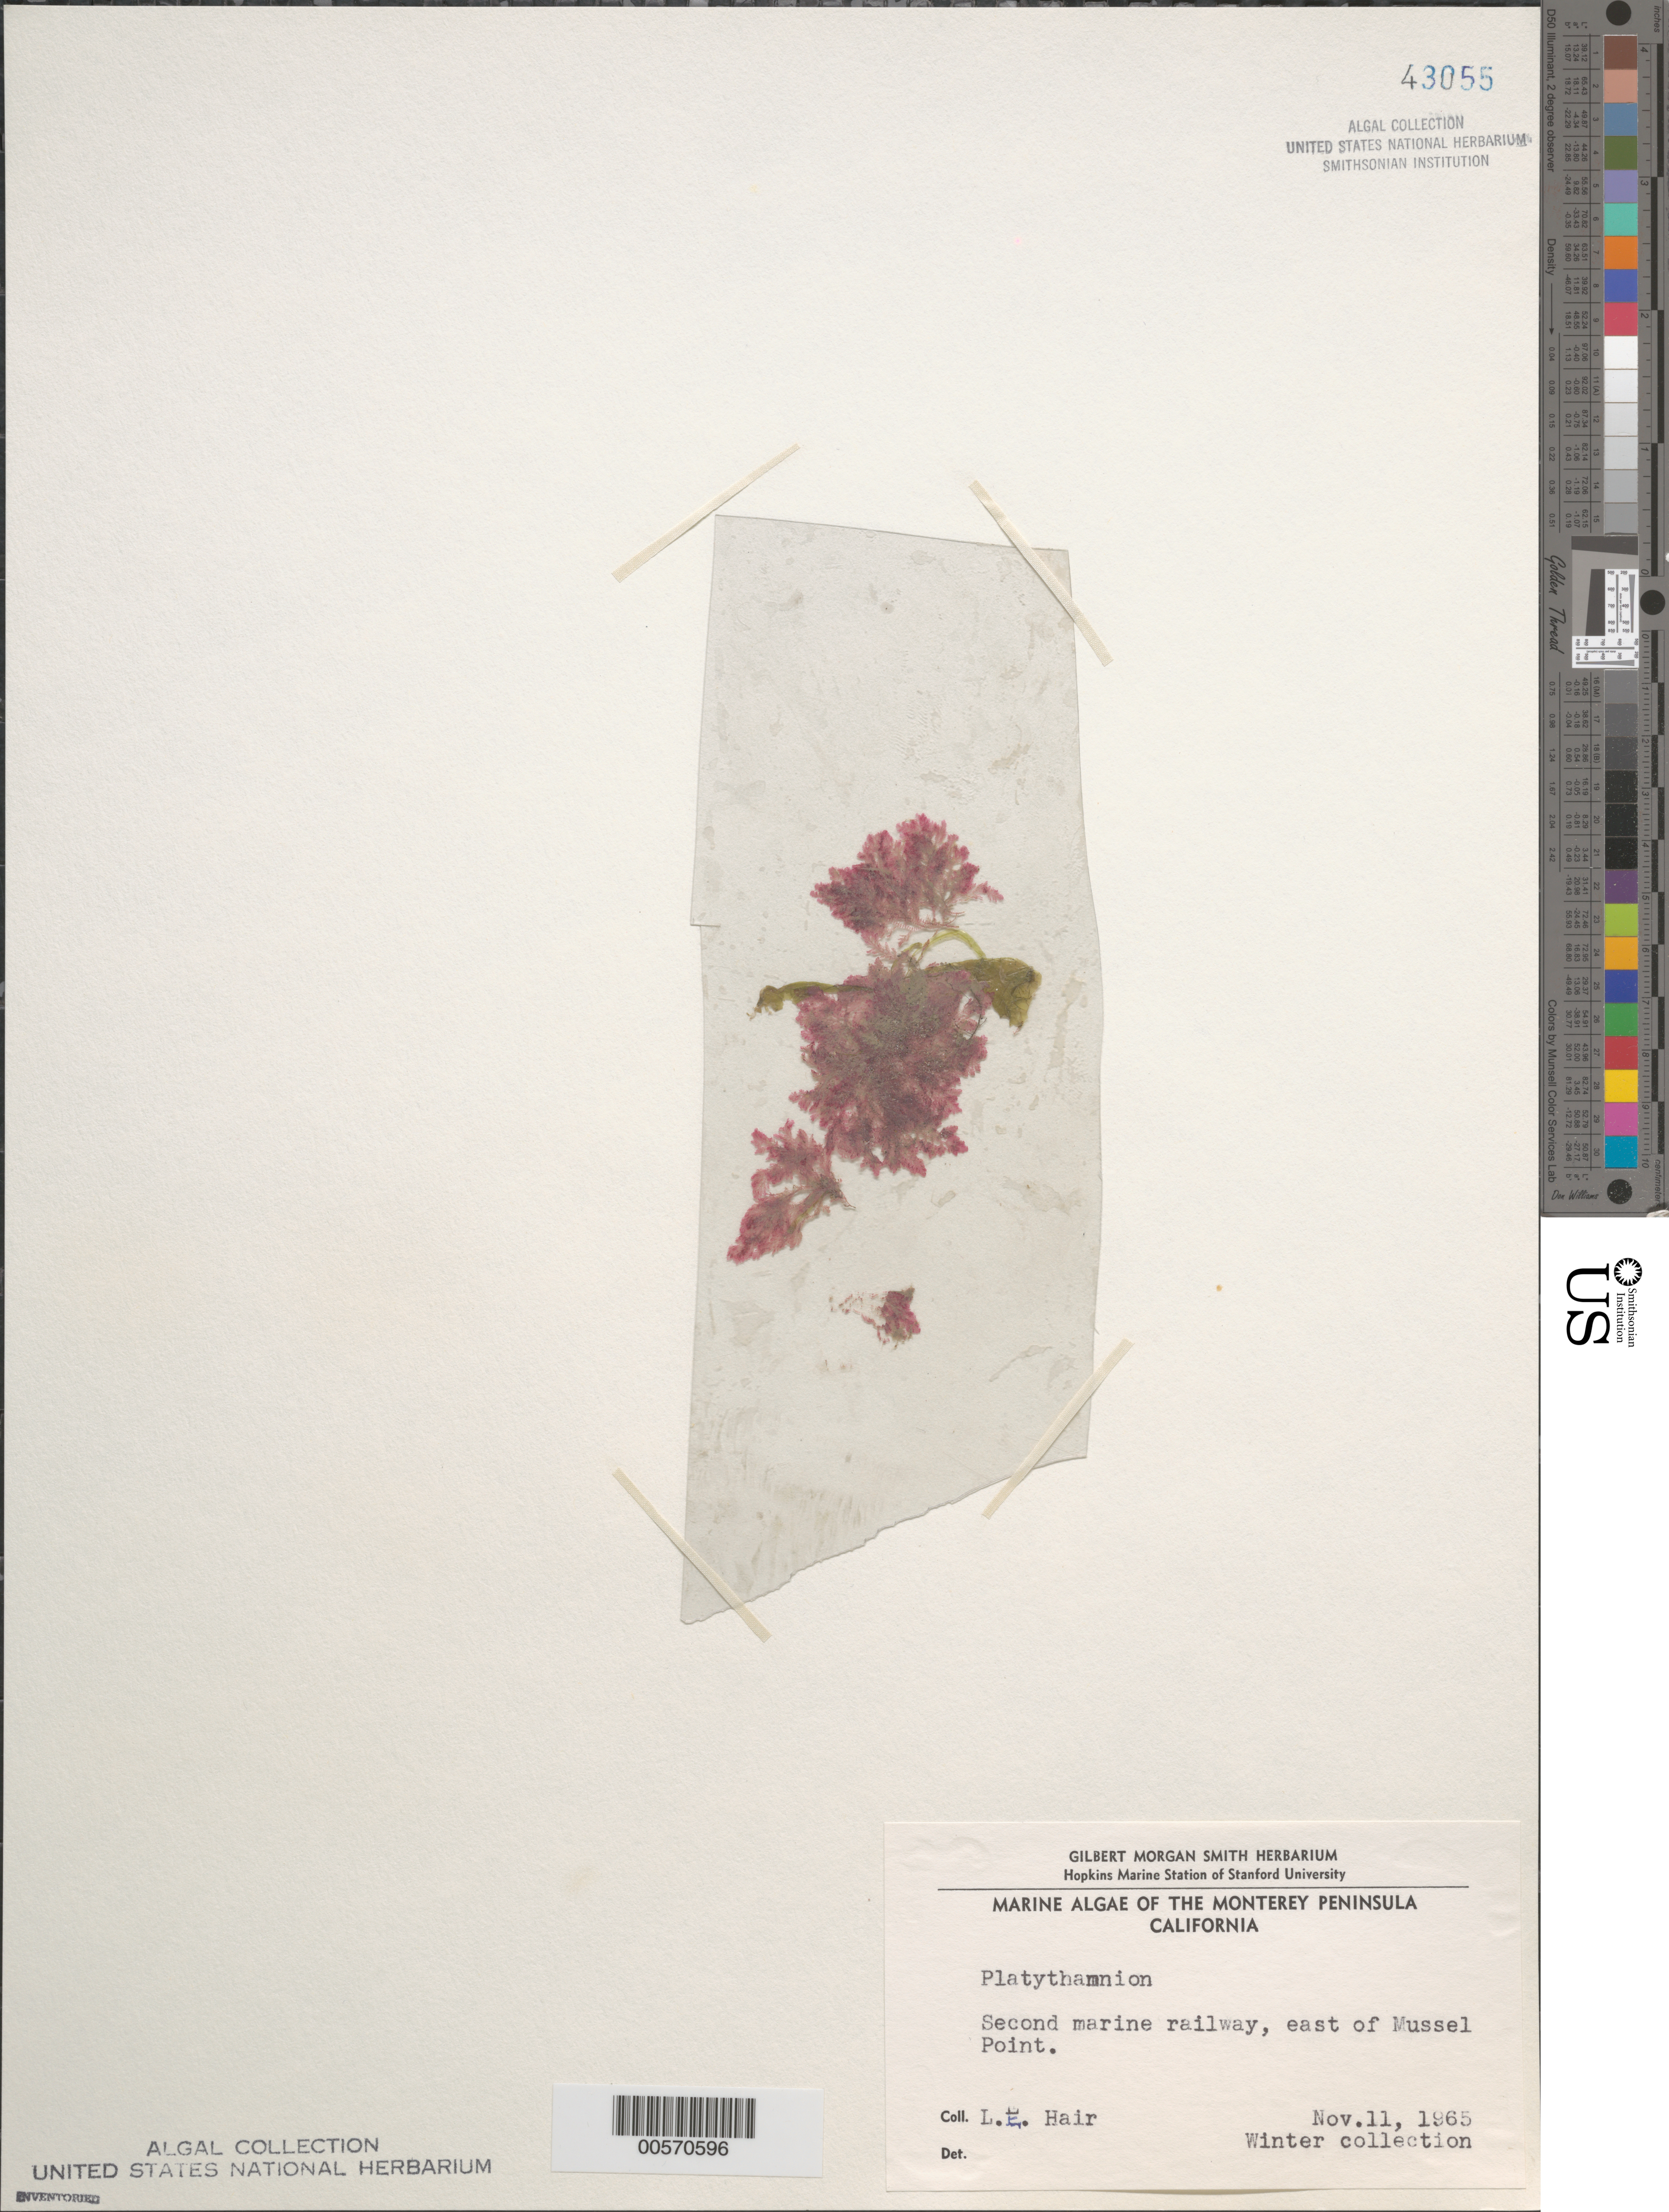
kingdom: Plantae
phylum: Rhodophyta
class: Florideophyceae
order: Ceramiales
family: Ceramiaceae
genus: Platythamnion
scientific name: Platythamnion sp.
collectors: L. Hair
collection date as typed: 11 Nov 1965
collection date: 1965-11-11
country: United States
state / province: California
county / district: Monterey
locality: East of Mussel Point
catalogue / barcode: US 43055